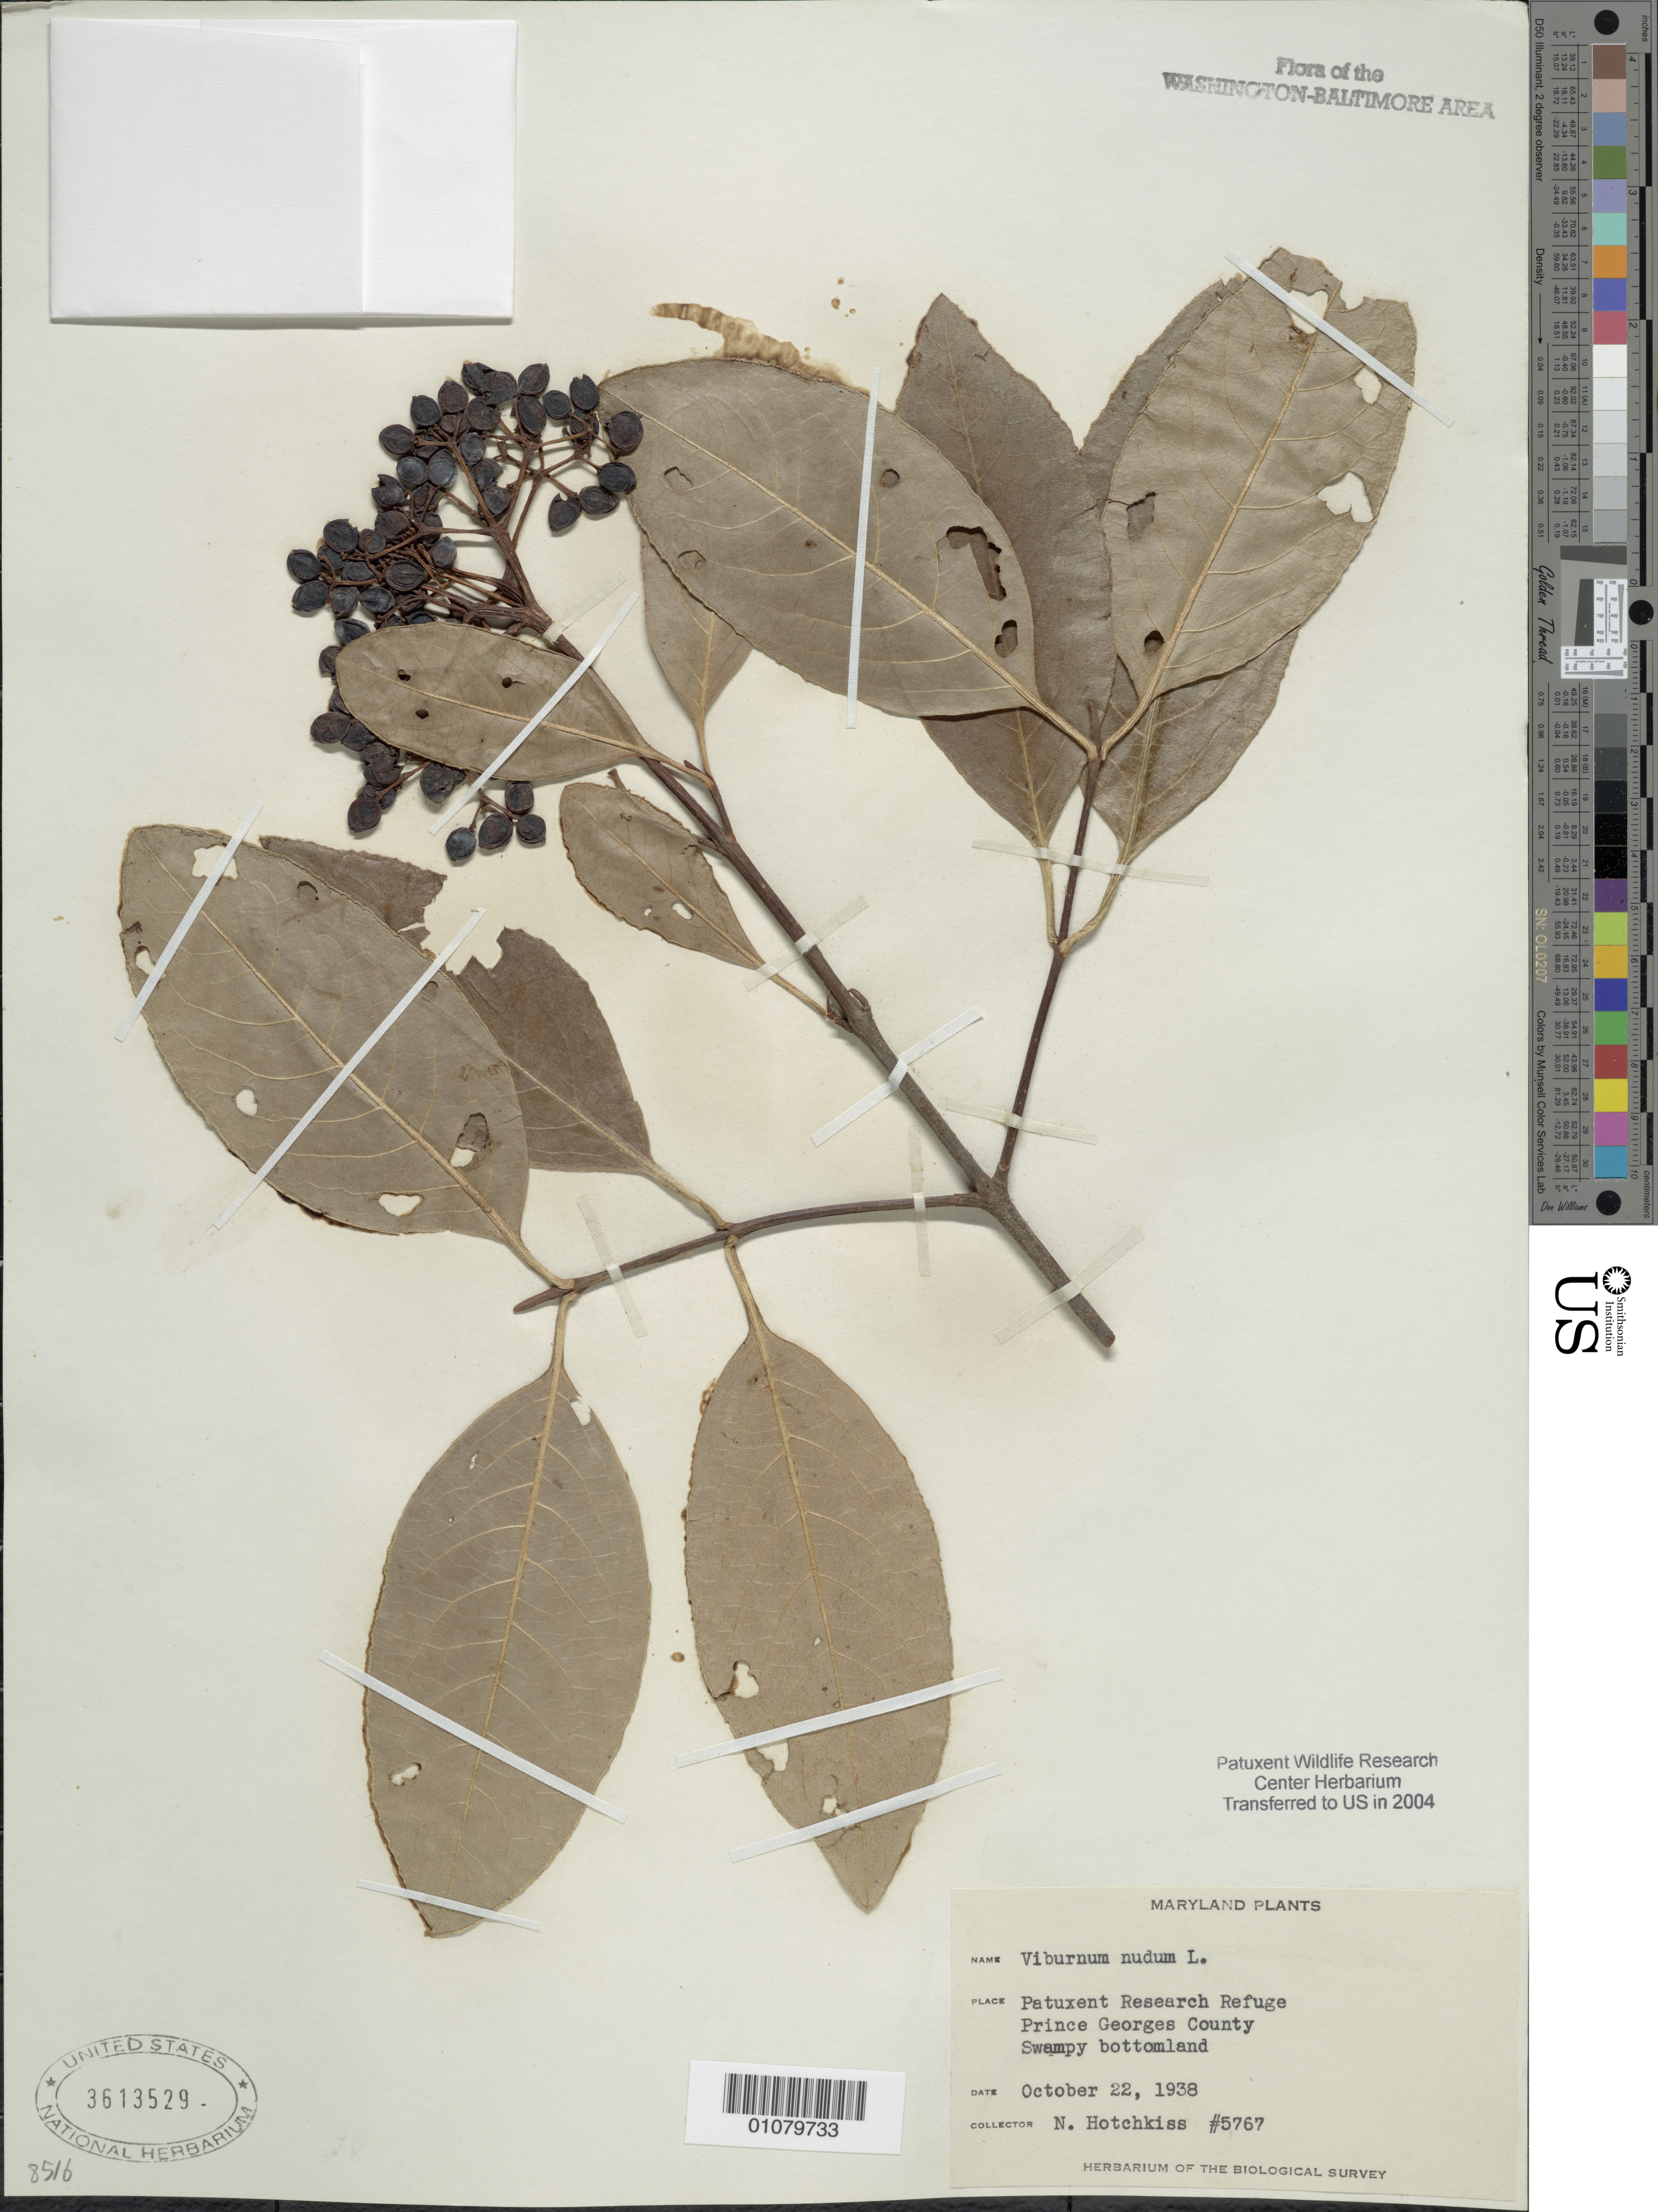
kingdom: Plantae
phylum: Tracheophyta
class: Magnoliopsida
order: Dipsacales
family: Viburnaceae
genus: Viburnum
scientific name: Viburnum nudum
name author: L.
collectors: N. Hotchkiss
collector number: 5767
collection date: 1938-10-22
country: United States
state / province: Maryland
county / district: Prince George's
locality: Patuxent Wildlife Refuge.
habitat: Swampy bottomland.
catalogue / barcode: US 3613529